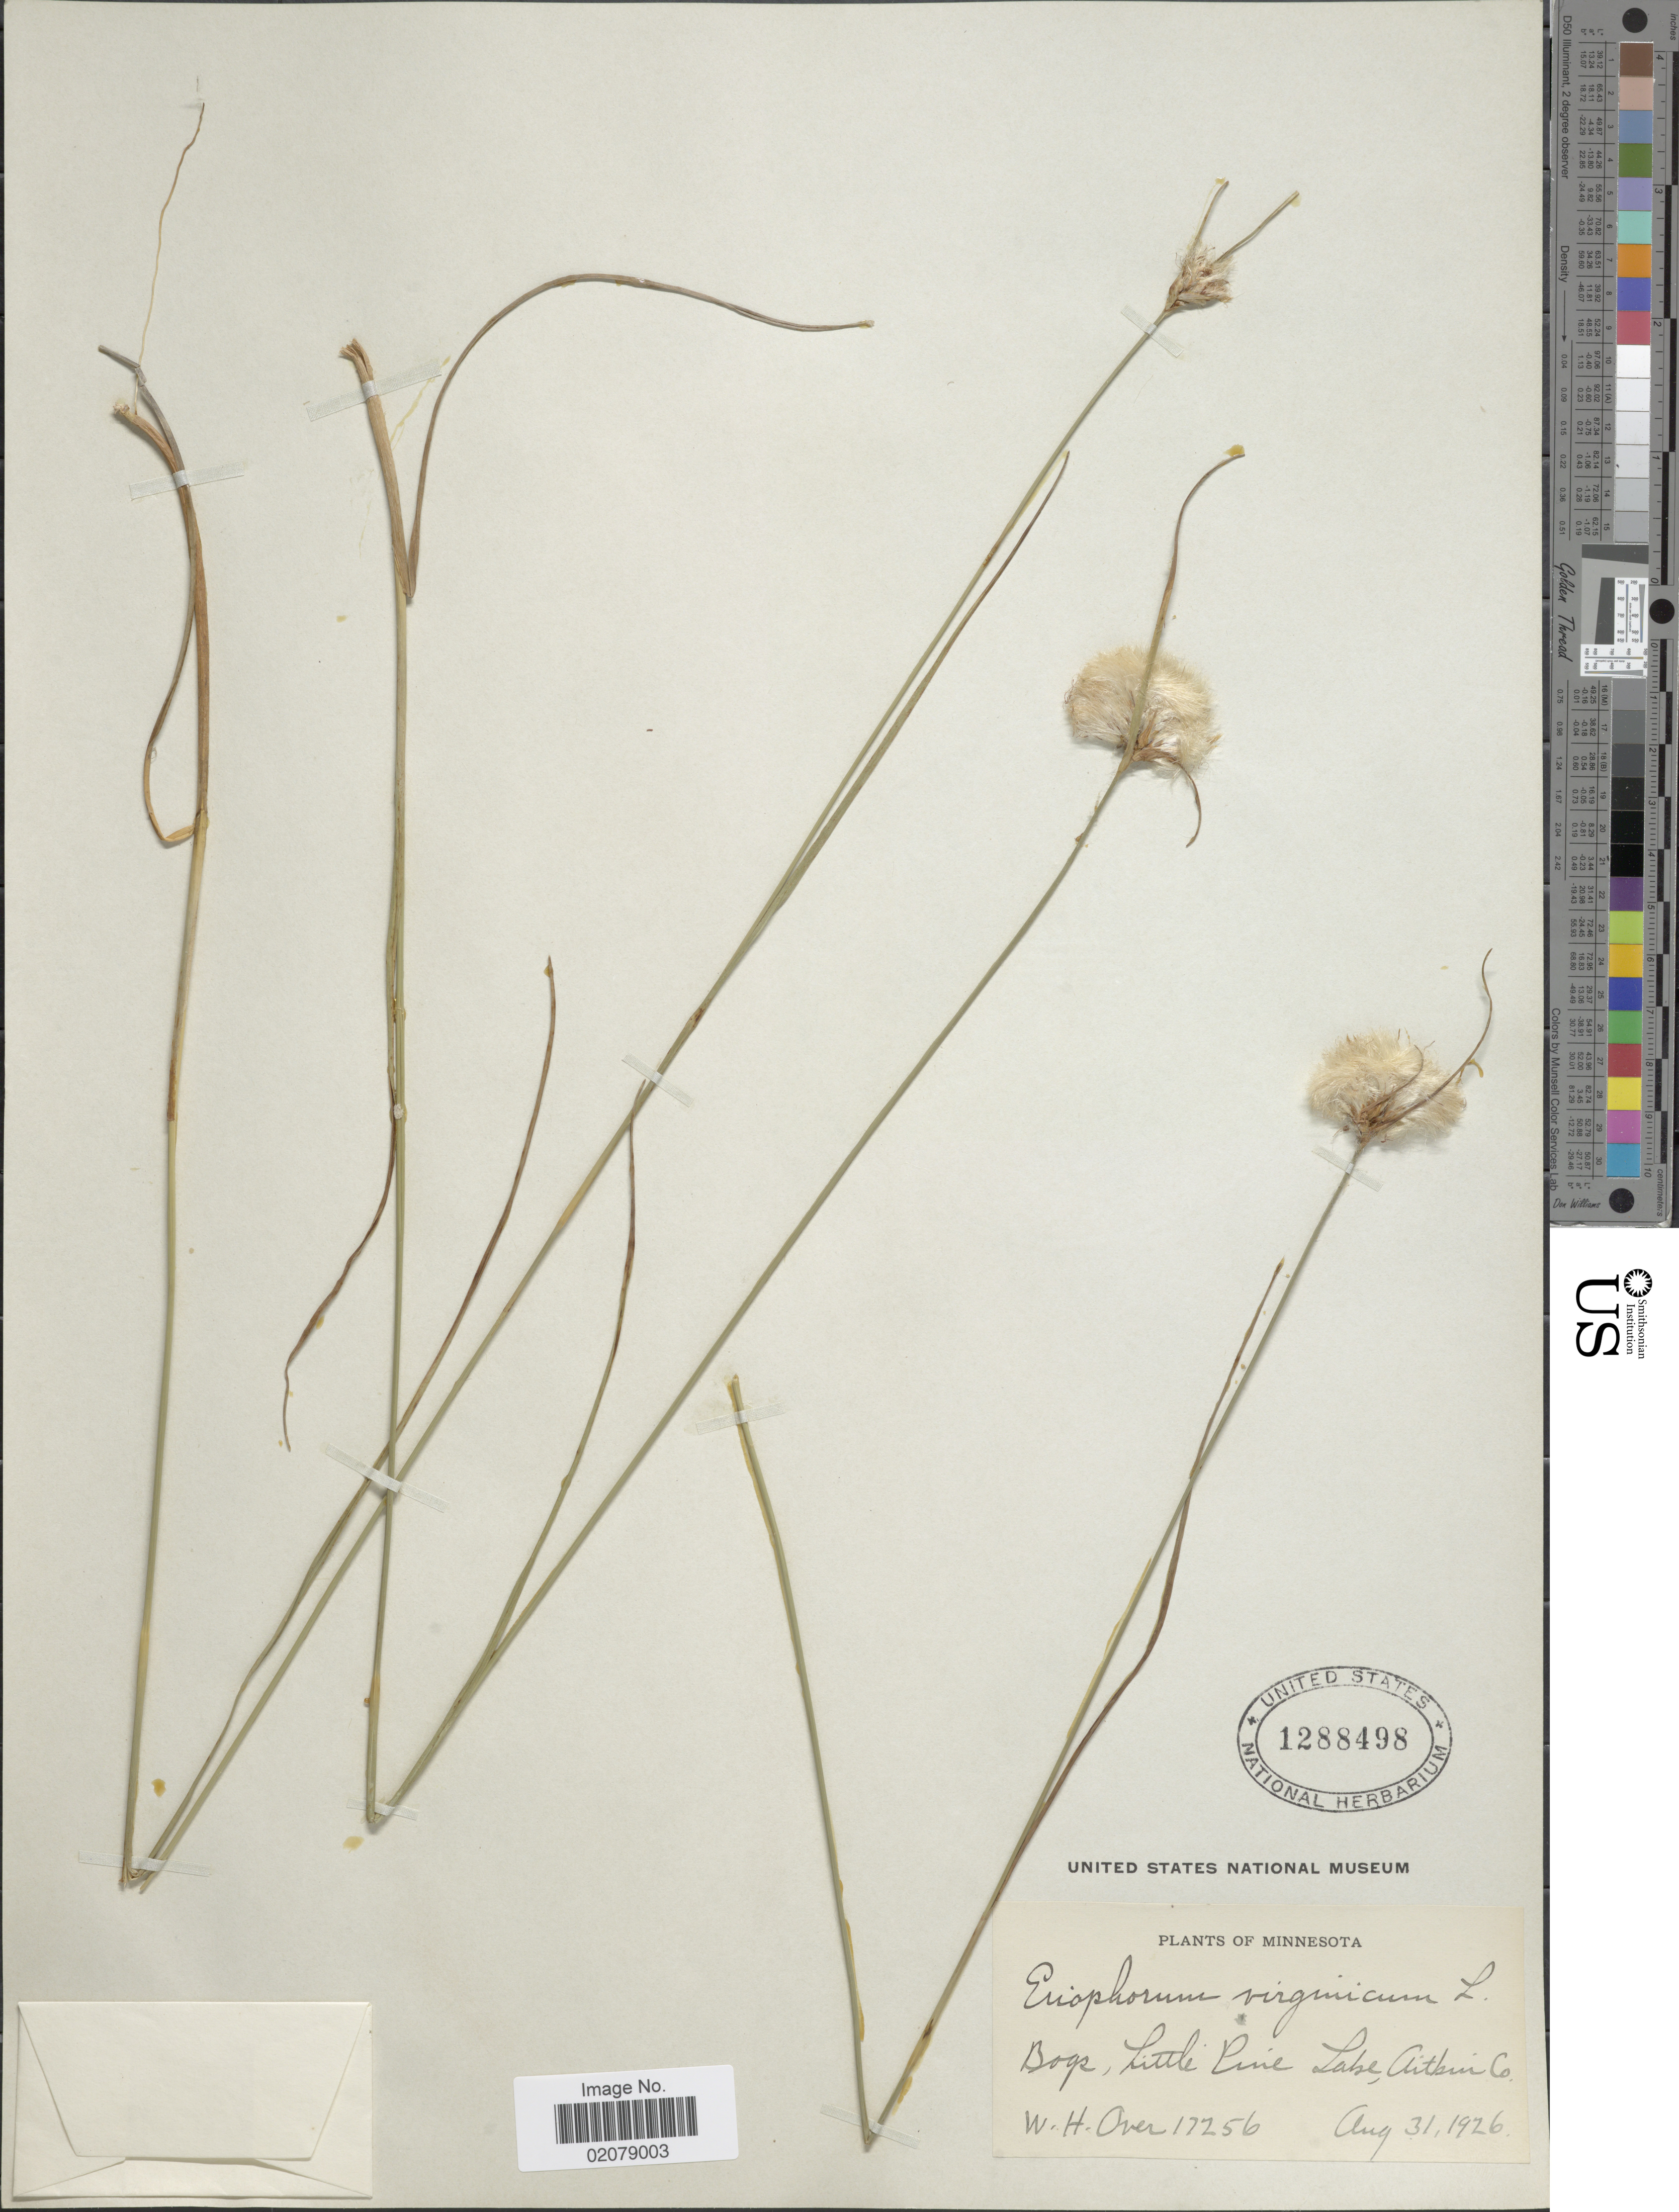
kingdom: Plantae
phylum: Tracheophyta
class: Liliopsida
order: Poales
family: Cyperaceae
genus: Eriophorum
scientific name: Eriophorum virginicum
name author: L.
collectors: W. Over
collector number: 17256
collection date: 1926-08-31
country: United States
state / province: Minnesota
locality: Bogs, Little Pine Lake, Aitbin Co.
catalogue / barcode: US 1288498